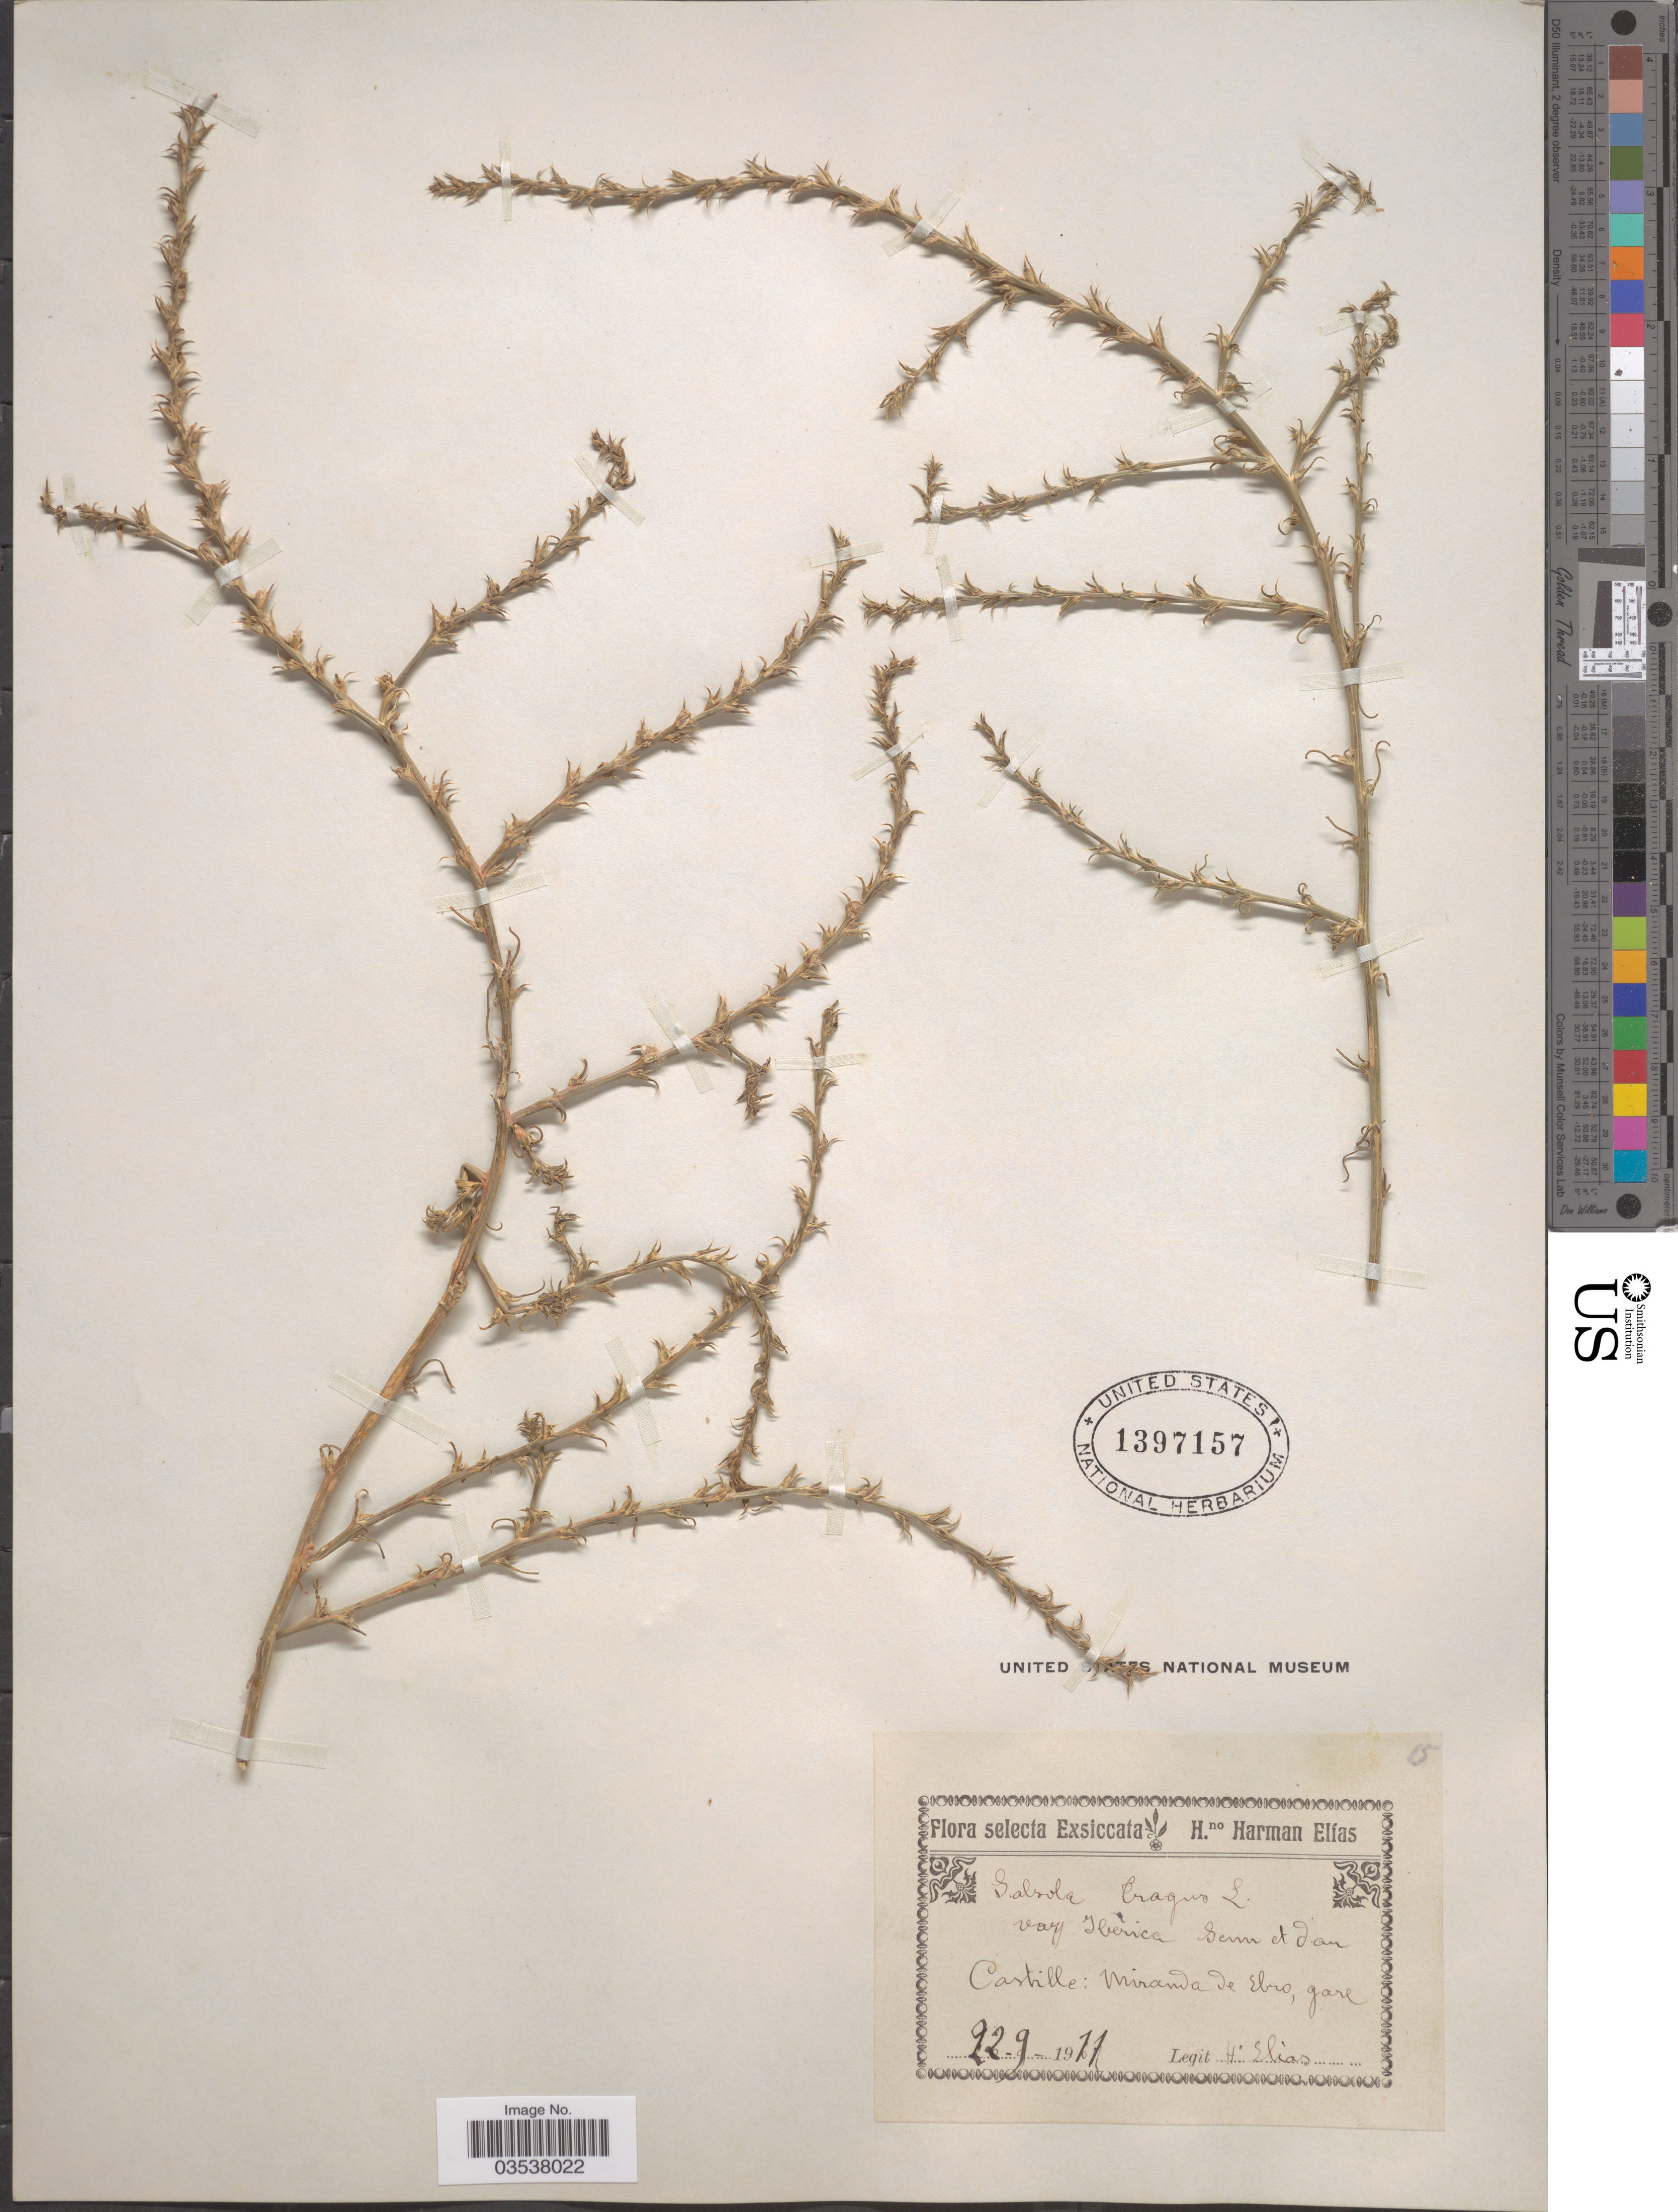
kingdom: Plantae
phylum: Tracheophyta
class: Magnoliopsida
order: Caryophyllales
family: Amaranthaceae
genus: Salsola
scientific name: Salsola tragus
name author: L.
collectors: H. Elías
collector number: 15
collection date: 1911-09-22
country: Spain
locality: Castille: Miranda de Ebro, gare.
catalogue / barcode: US 1397157